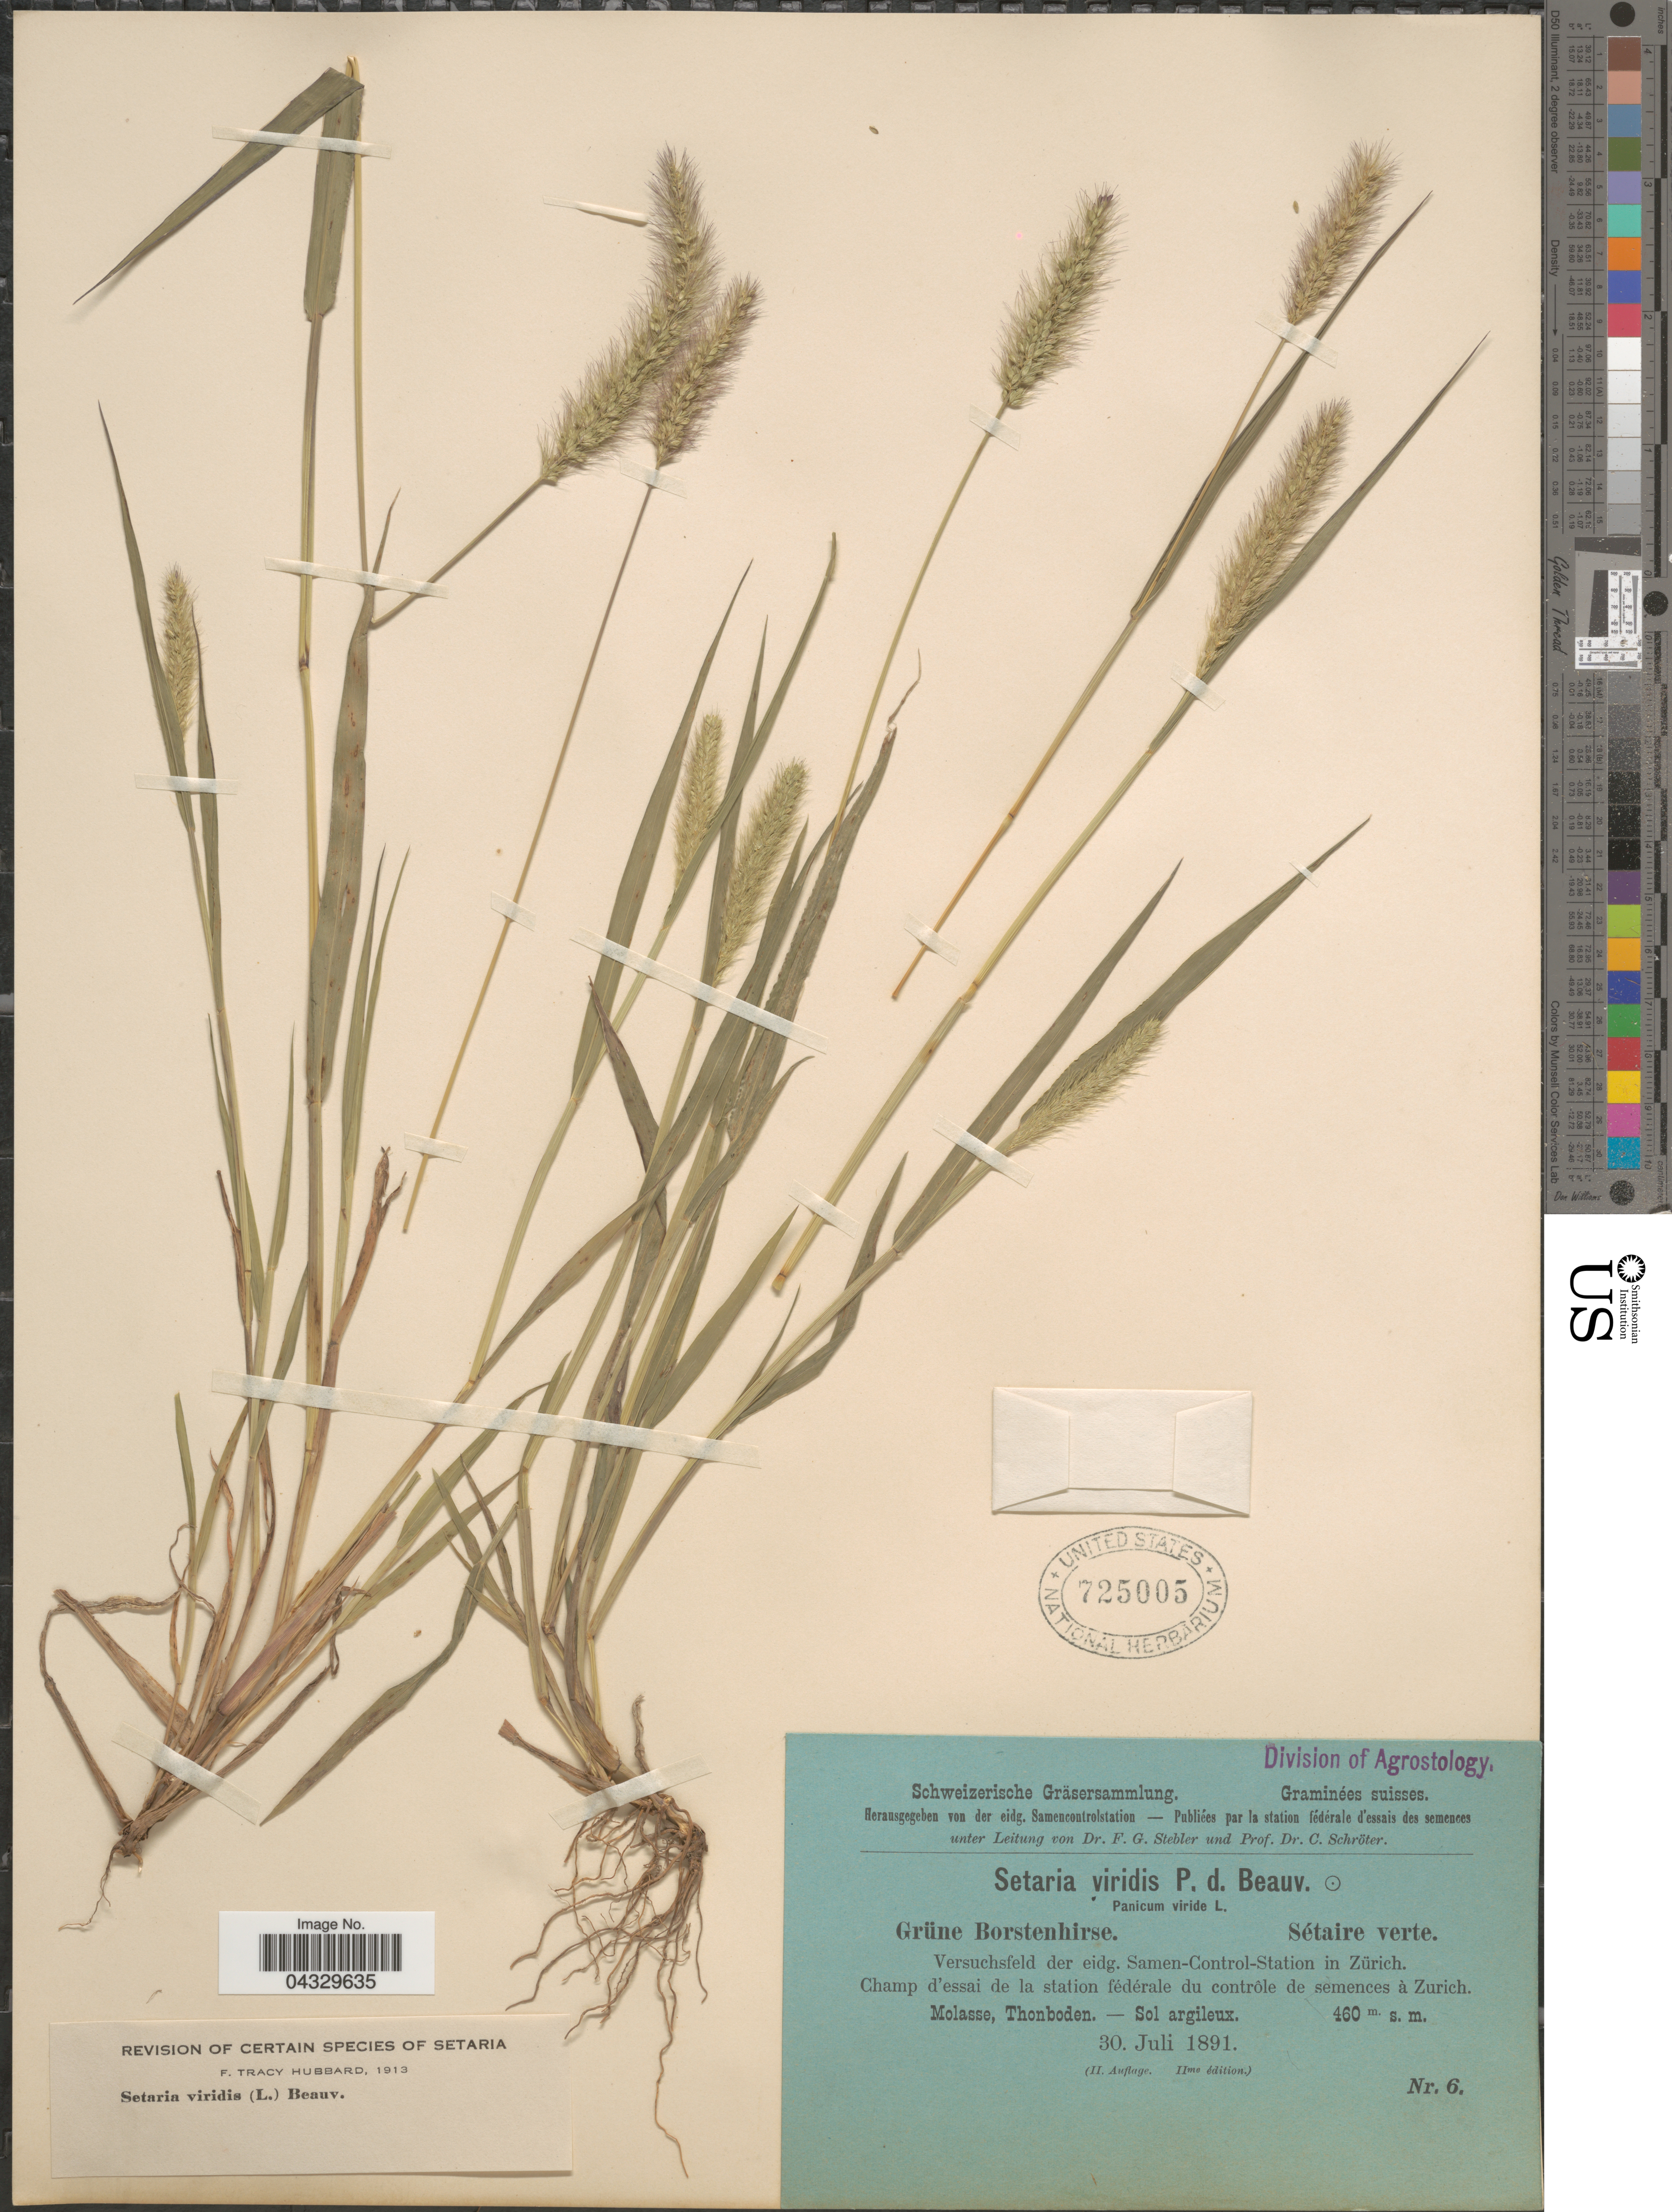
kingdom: Plantae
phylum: Tracheophyta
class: Liliopsida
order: Poales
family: Poaceae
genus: Setaria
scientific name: Setaria viridis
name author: (L.) P. Beauv.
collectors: Stebler, F.G. & Schröter, C.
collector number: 6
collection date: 1891-07-30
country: Switzerland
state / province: Zurich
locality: Versuchsfeld der eidg. Samen-Control-Station in Zürich. Champ d'essai de la station fédérale du contrôle de semences à Zurich. Molasse, Thonboden.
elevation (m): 460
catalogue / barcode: US 725005